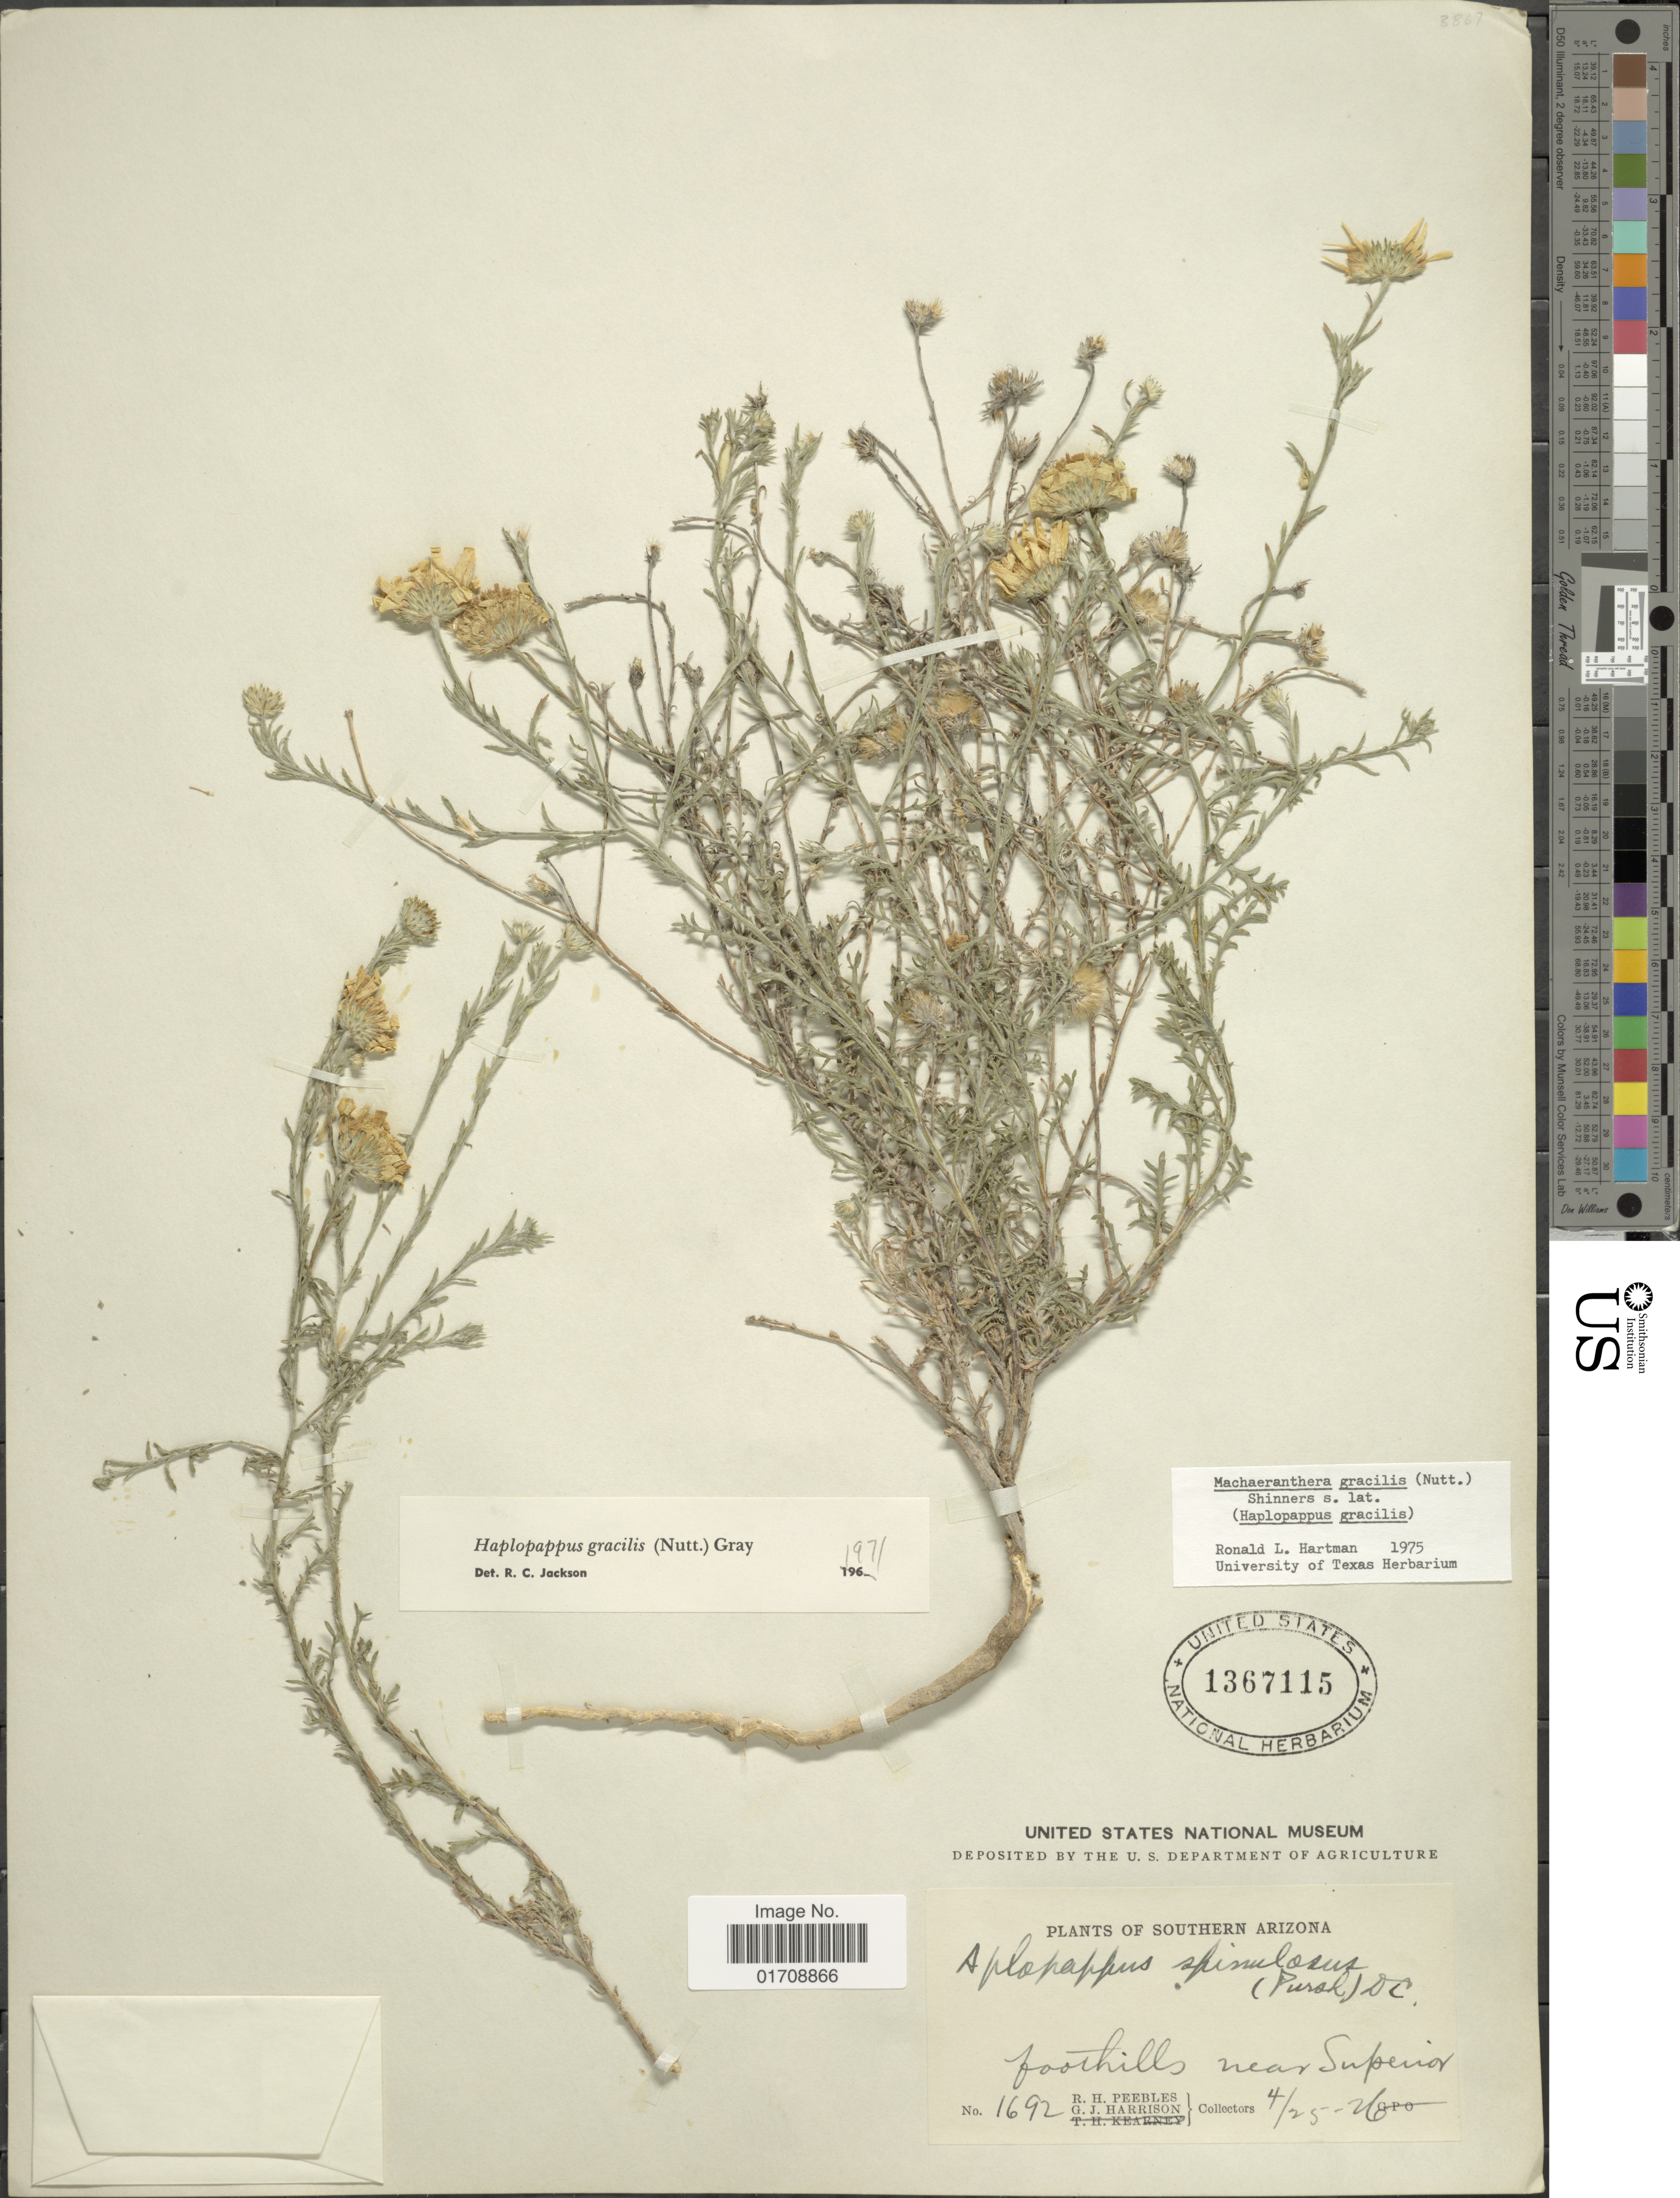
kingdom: Plantae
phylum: Tracheophyta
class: Magnoliopsida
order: Asterales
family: Asteraceae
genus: Machaeranthera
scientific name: Machaeranthera gracilis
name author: (Nutt.) Shinners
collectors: R. H. Peebles & G. J. Harrison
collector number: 1692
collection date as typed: Transcribed d/m/y: 25/4/26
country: United States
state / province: Arizona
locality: Southern Arizona, foothills near Superior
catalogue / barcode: US 1367115